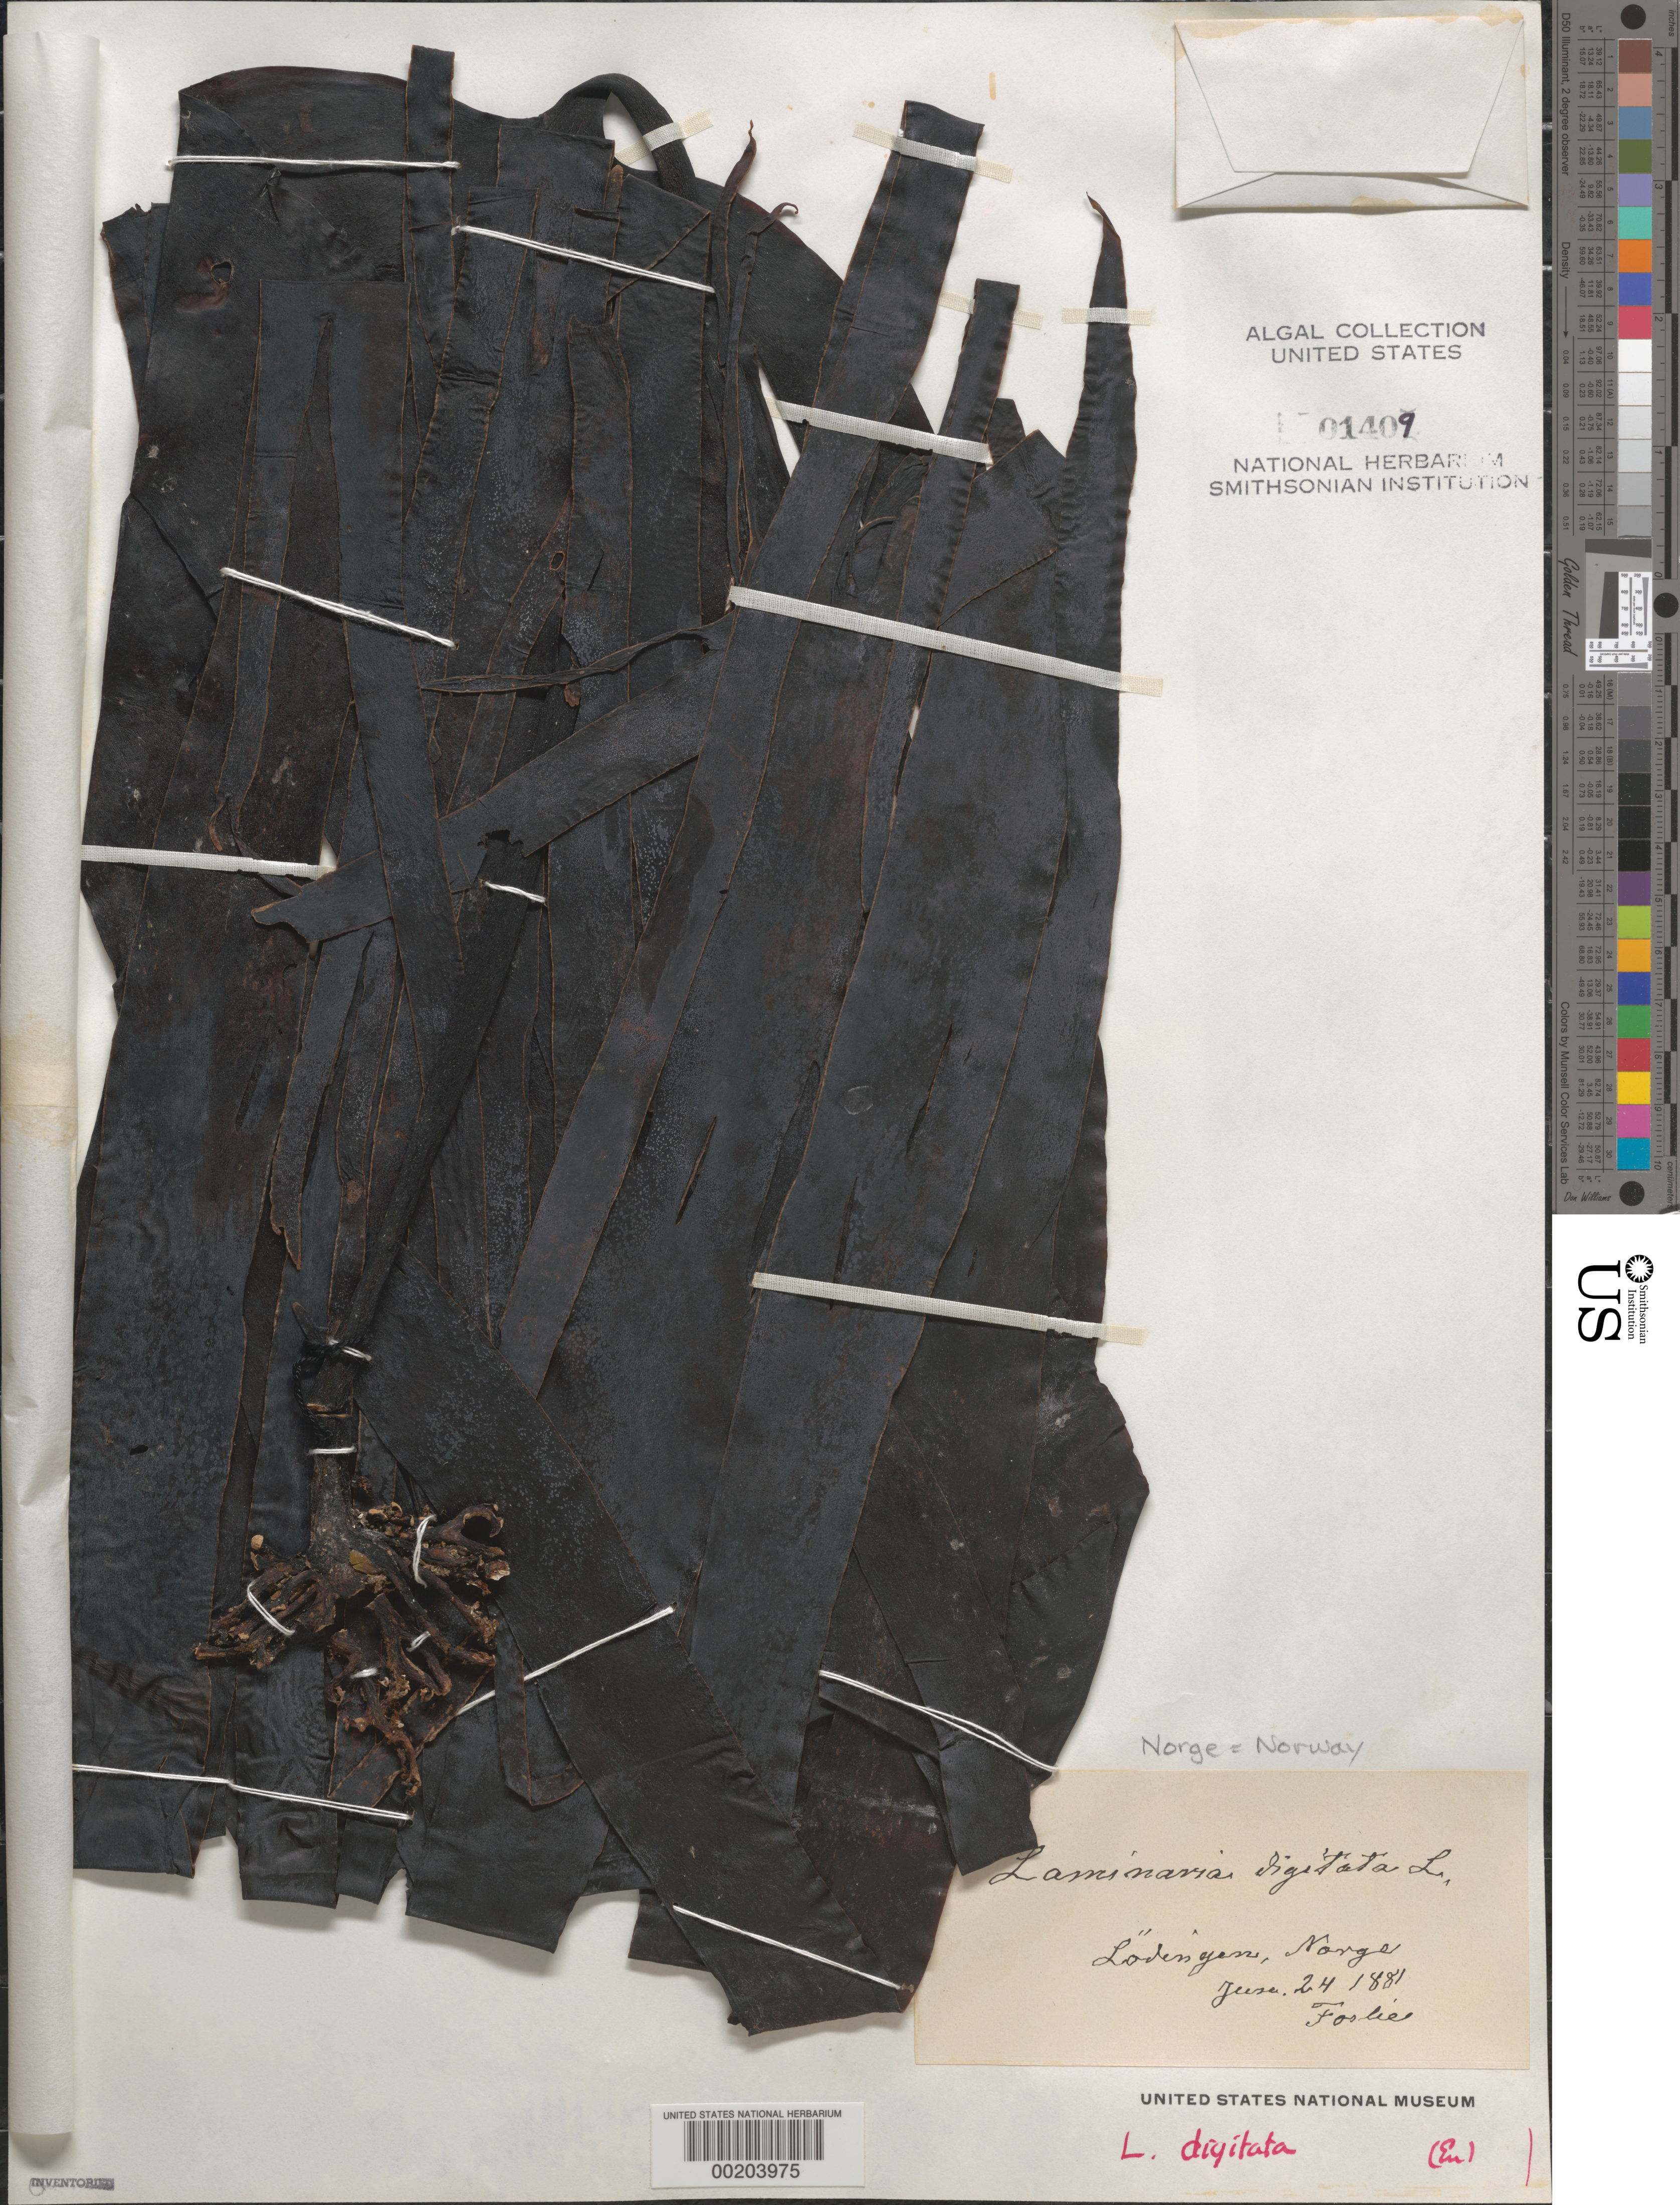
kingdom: Chromista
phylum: Ochrophyta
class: Phaeophyceae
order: Laminariales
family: Laminariaceae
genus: Laminaria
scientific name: Laminaria digitata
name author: (Hudson) J.V.Lamouroux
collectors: M. Foslie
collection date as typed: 24 Jun 1881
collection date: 1881-06-24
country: Norway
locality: Lodingen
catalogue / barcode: US 1409